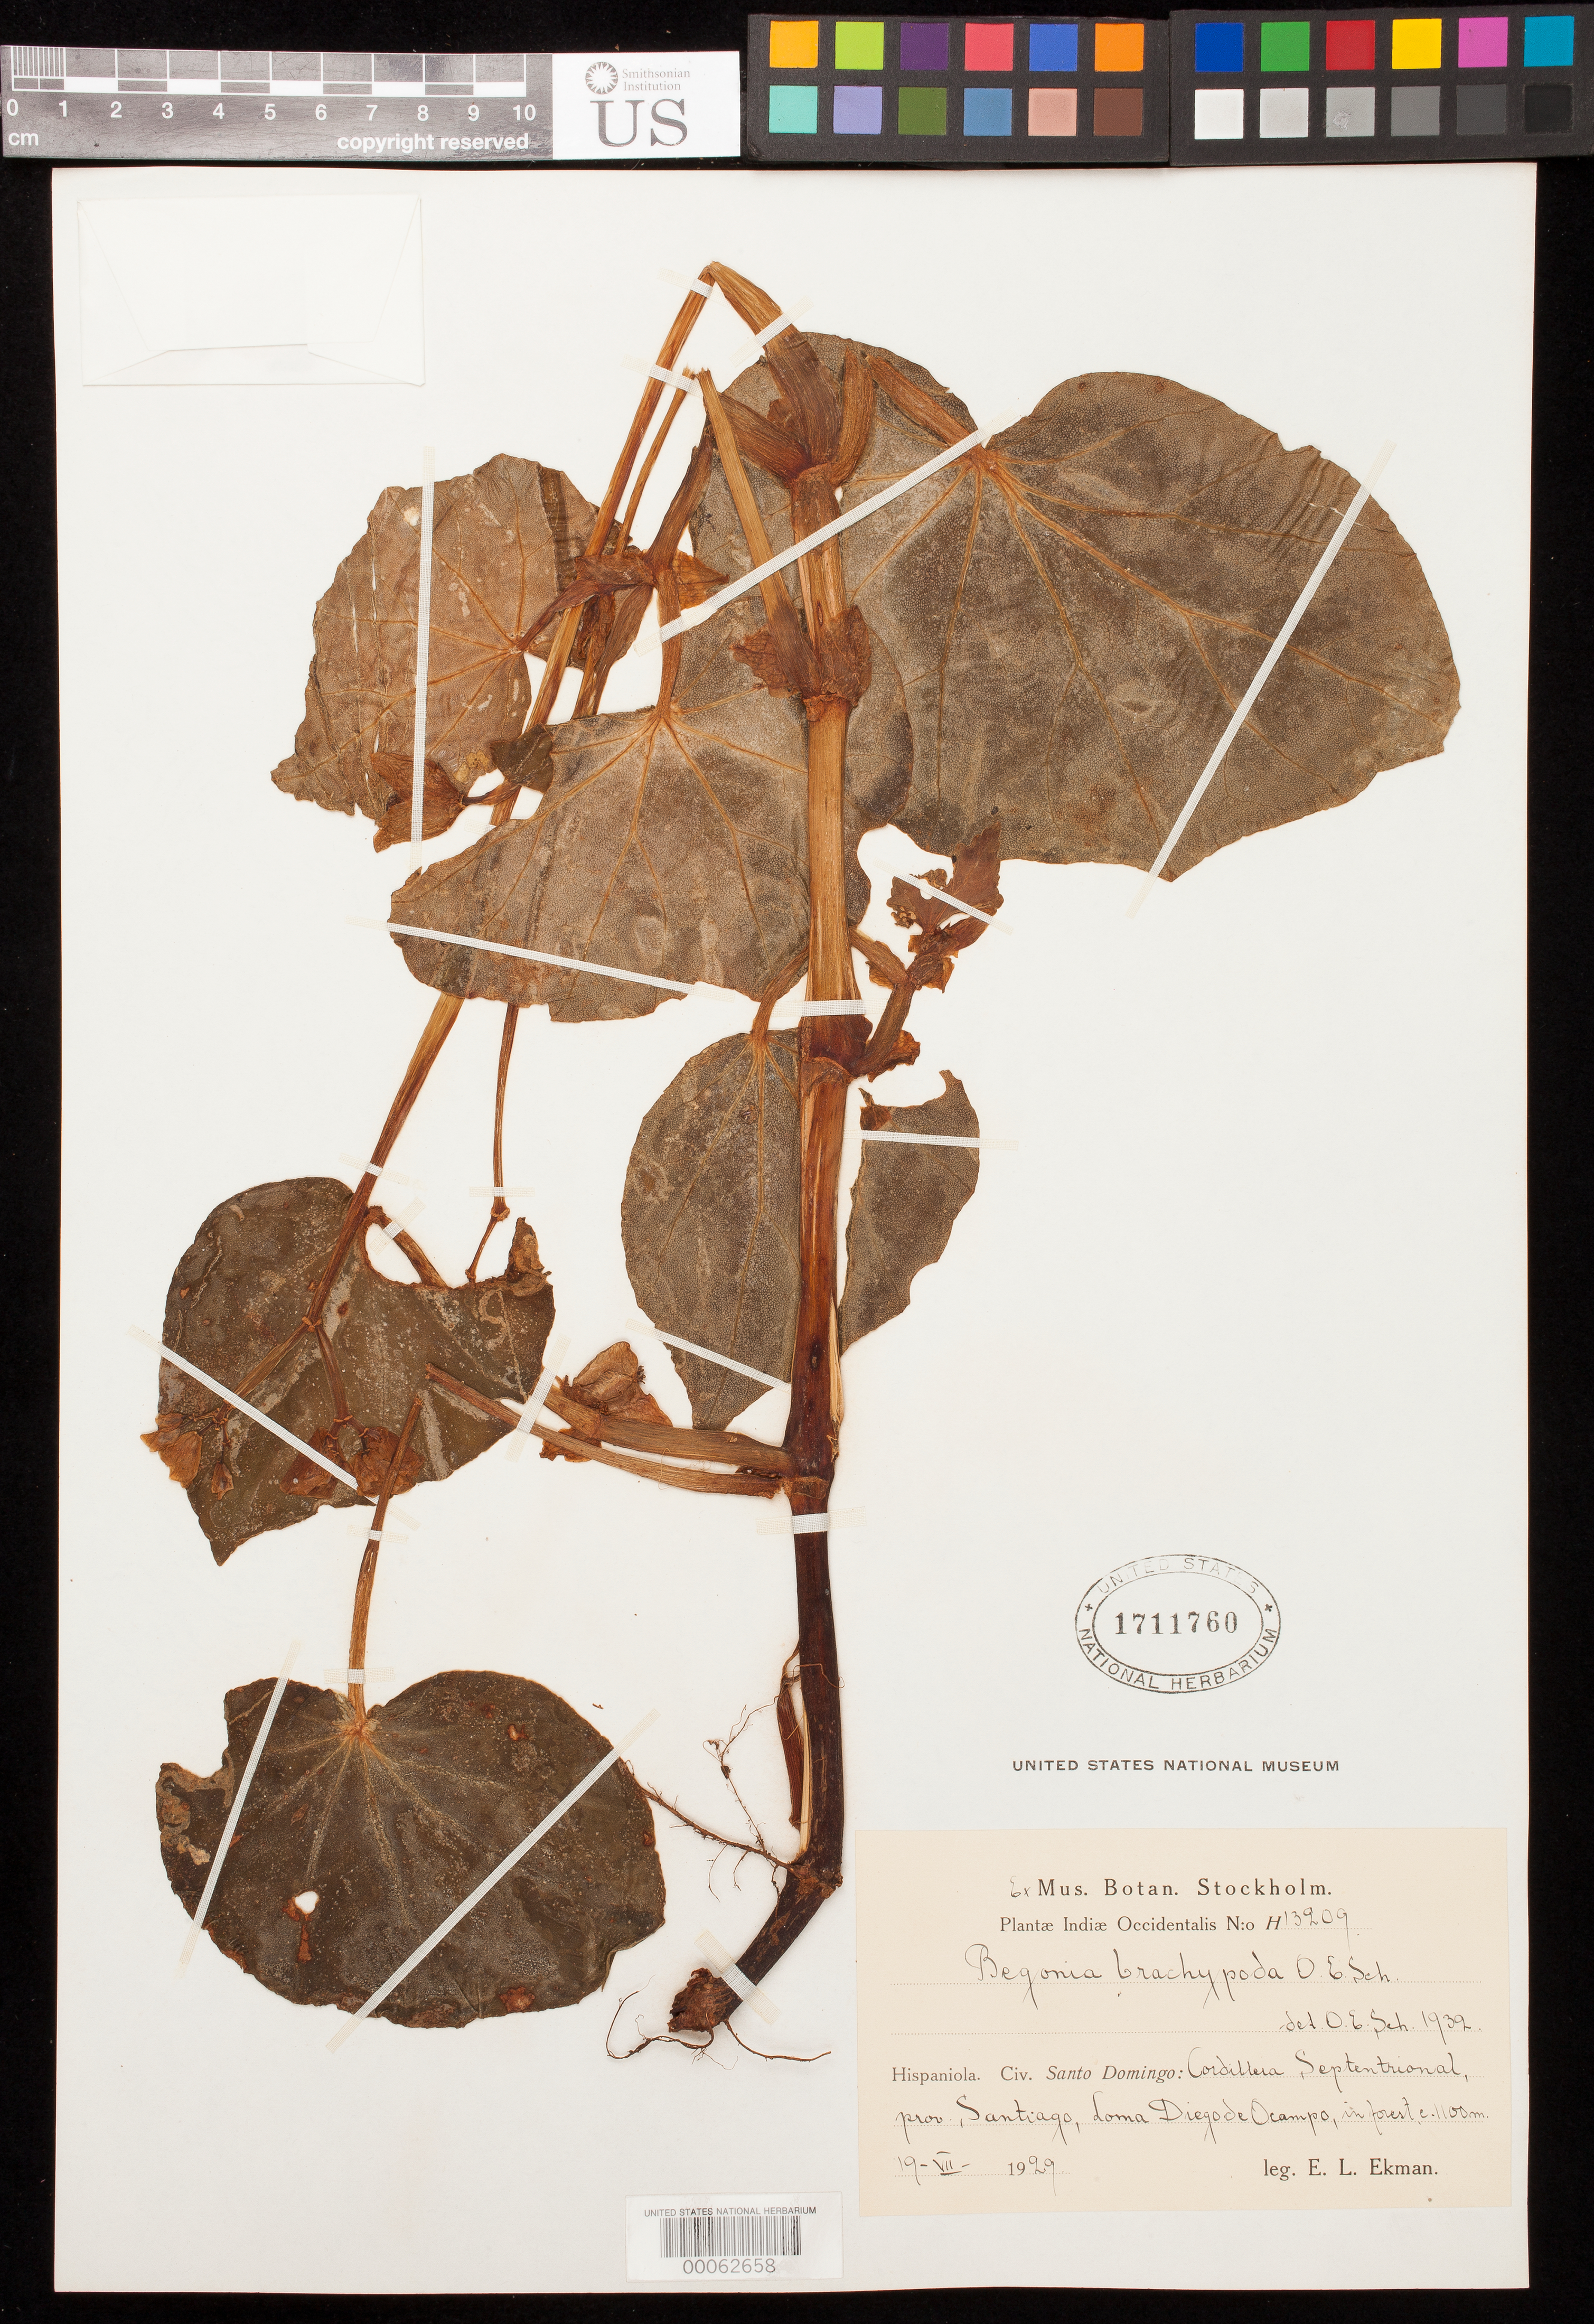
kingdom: Plantae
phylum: Tracheophyta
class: Magnoliopsida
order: Cucurbitales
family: Begoniaceae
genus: Begonia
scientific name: Begonia brachypoda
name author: O.E. Schulz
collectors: E. L. Ekman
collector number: H13209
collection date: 1929-07-19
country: Dominican Republic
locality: Indiæ Occidentalis. Hispaniola. Civ. Santo Domingo: Cordillera Septentrional, prov. Santiago, Loma Diego de Ocampo.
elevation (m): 1100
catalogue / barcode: US 1711760